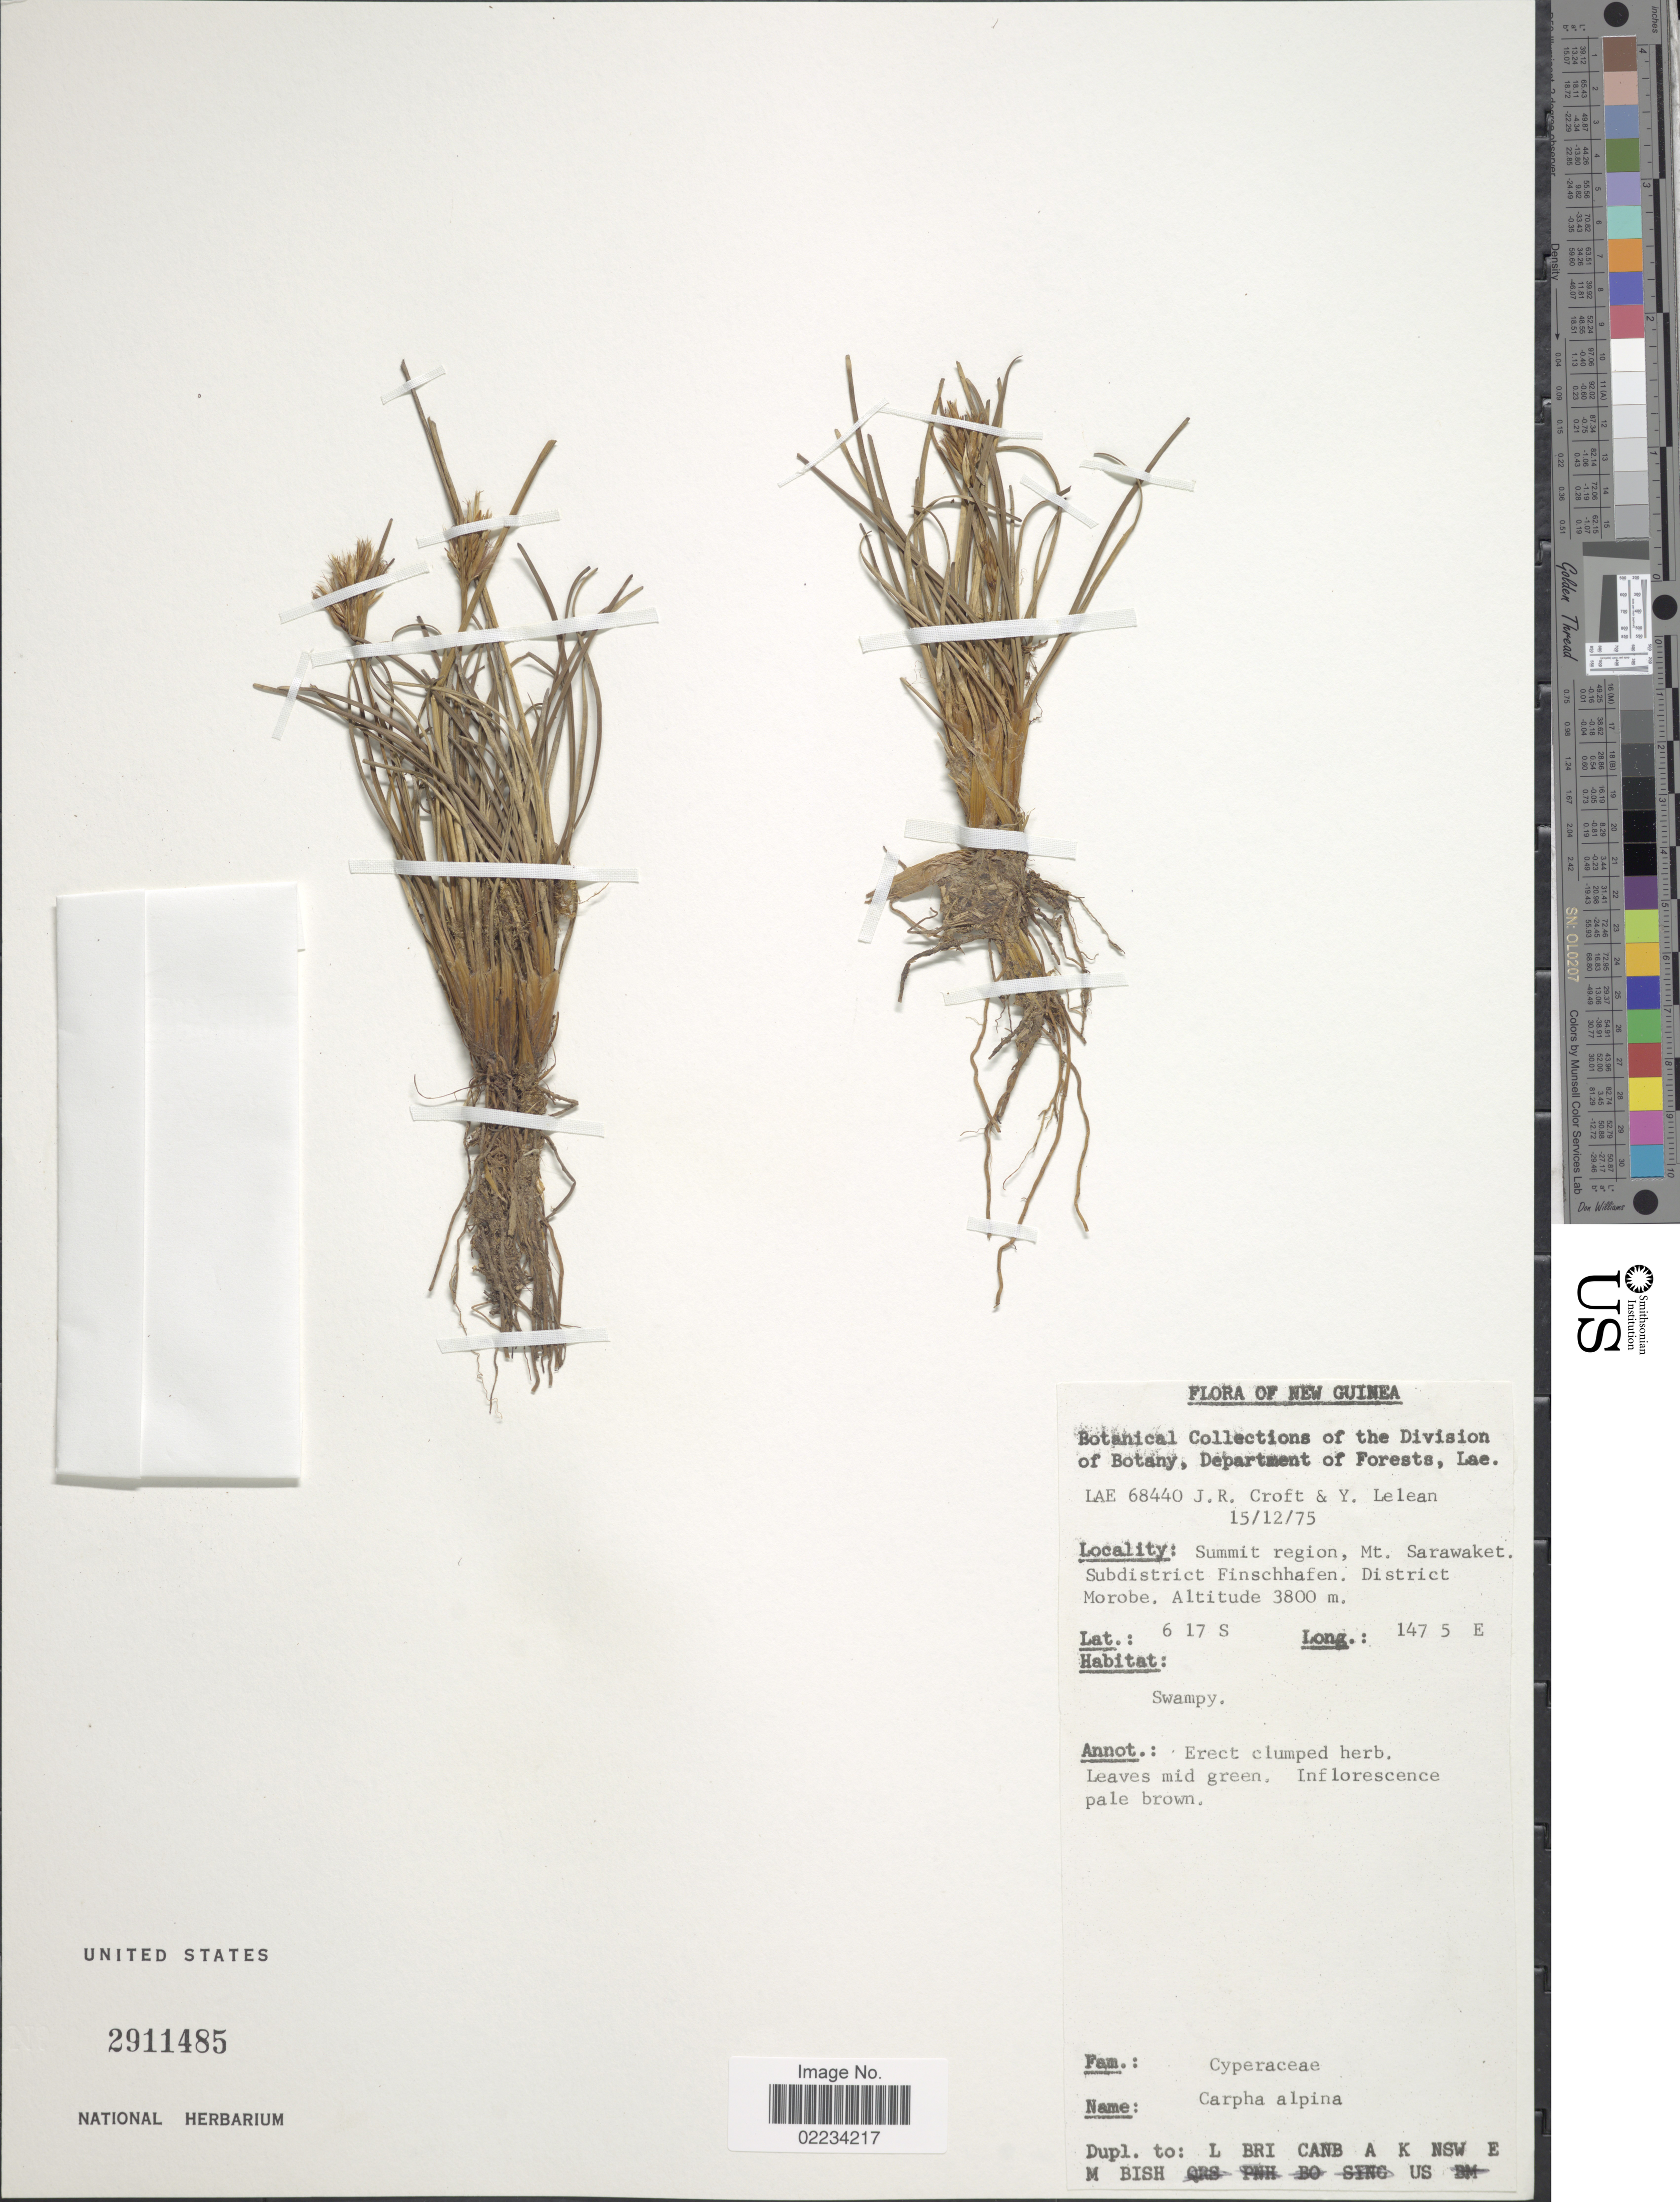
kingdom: Plantae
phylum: Tracheophyta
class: Liliopsida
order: Poales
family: Cyperaceae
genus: Carpha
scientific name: Carpha alpina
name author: R. Br.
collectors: J. R. Croft & Y. Lelean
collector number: LAE 68440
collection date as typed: Transcribed d/m/y: 15/12/75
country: Papua New Guinea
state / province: Morobe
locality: New Guinea, Summit region, Mt Sarawaket, Subdistrict Finschhafen. District Morobe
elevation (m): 3800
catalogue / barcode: US 2911485